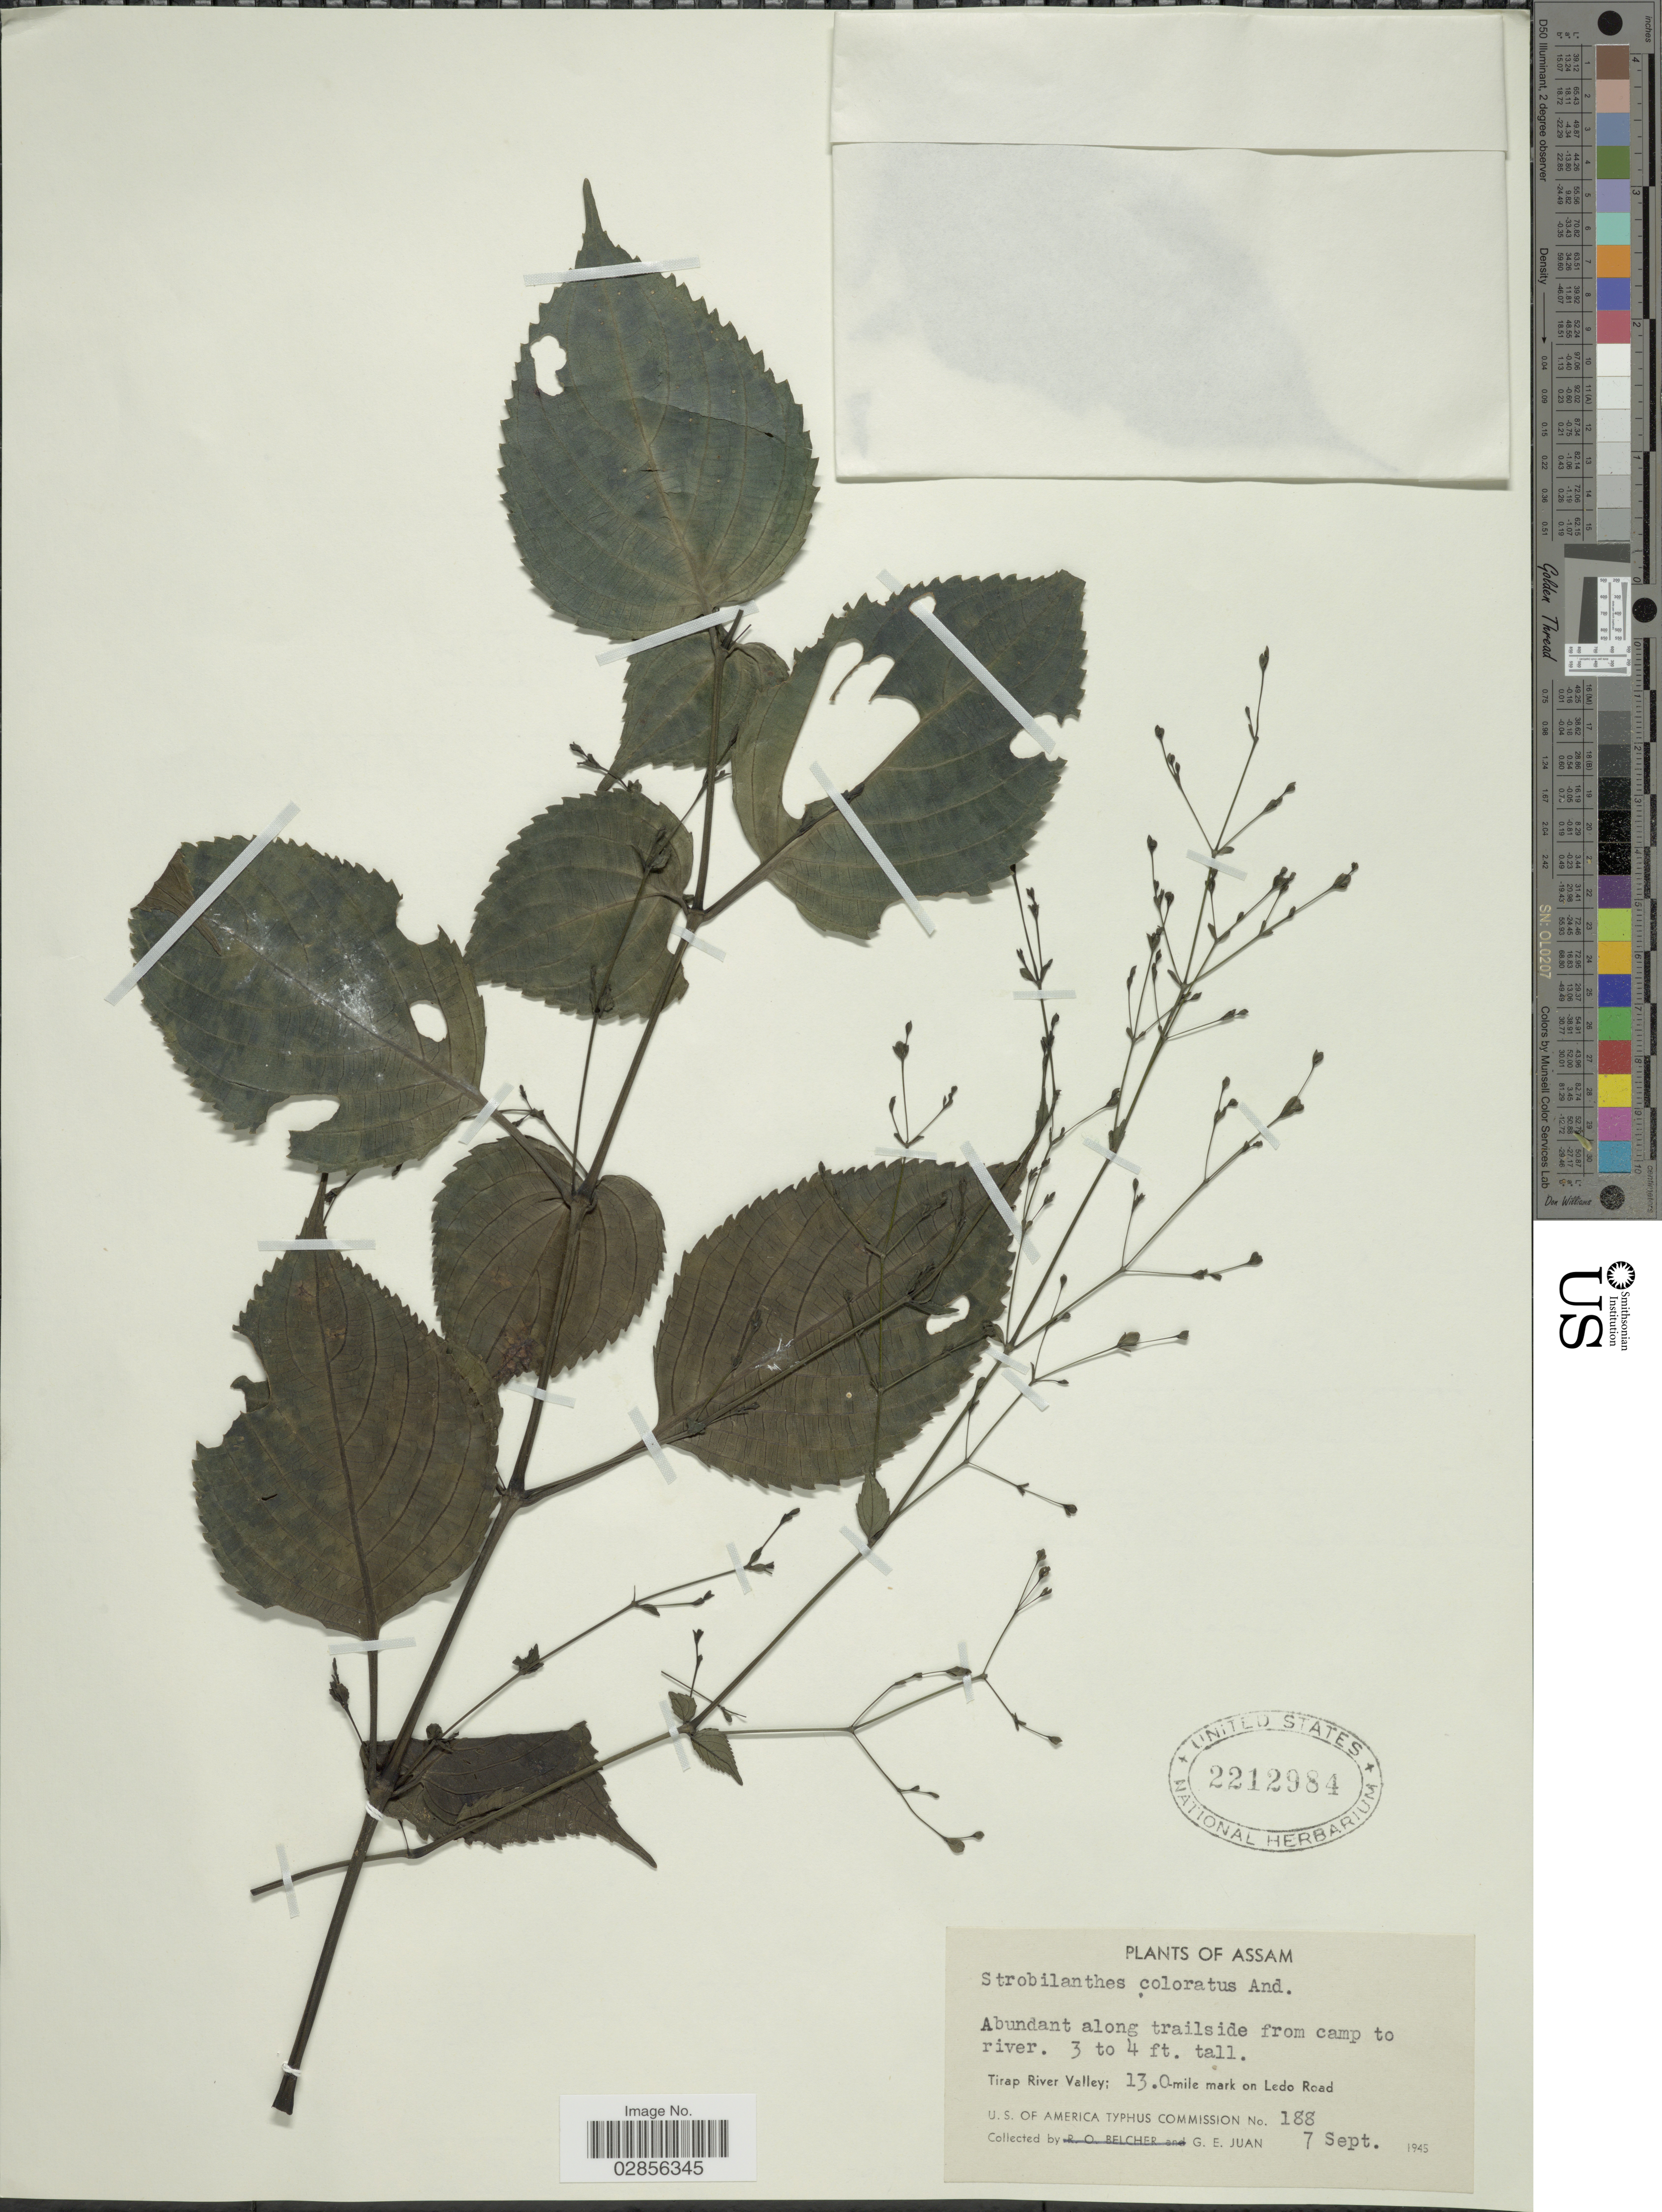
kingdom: Plantae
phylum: Tracheophyta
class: Magnoliopsida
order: Lamiales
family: Acanthaceae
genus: Strobilanthes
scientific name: Strobilanthes coloratus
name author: T. Anderson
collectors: G. Juan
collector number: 188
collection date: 1945-09-07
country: India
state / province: Assam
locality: Abundant along trailside from camp to river. Tirap River Valley; 13.0-mile mark on Ledo Road.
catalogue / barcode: US 2212984